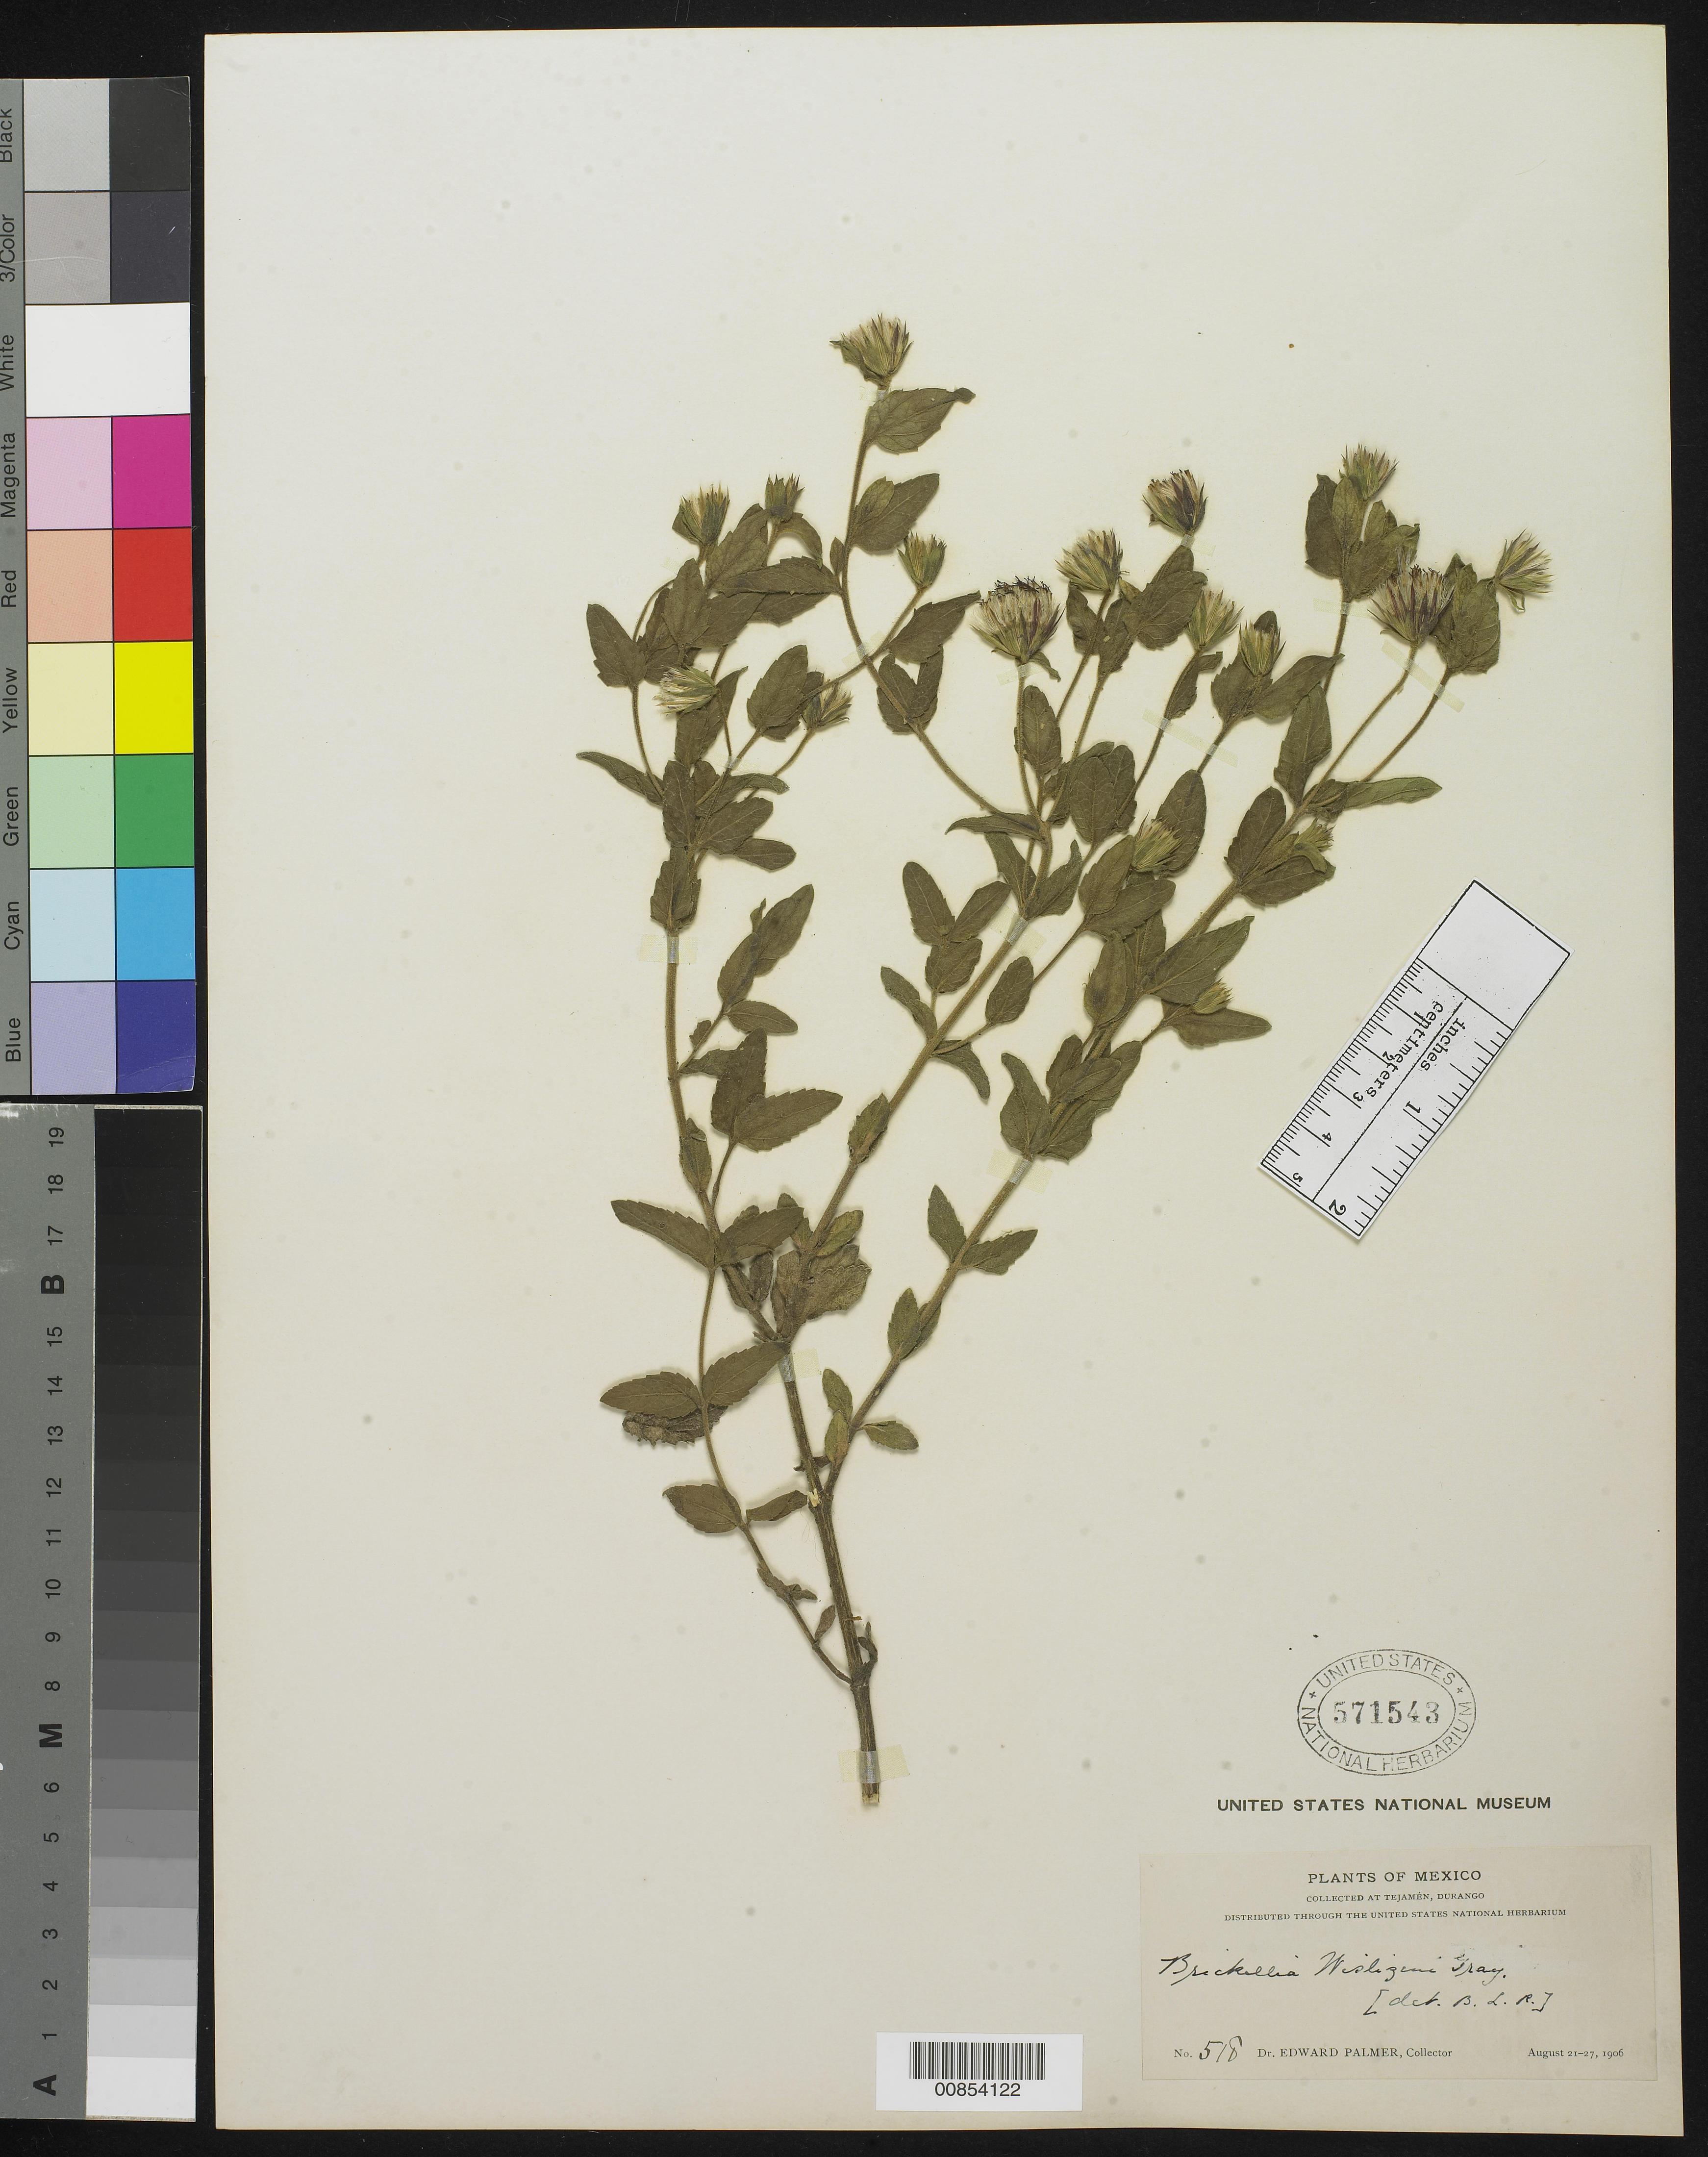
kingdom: Plantae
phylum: Tracheophyta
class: Magnoliopsida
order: Asterales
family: Asteraceae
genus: Brickellia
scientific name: Brickellia wislizeni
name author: A. Gray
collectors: E. Palmer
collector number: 518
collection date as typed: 21 Aug 1906 to 27 Aug 1906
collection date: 1906-08-21/1906-08-27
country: Mexico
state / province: Durango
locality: Tejamén, Durango.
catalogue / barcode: US 571543